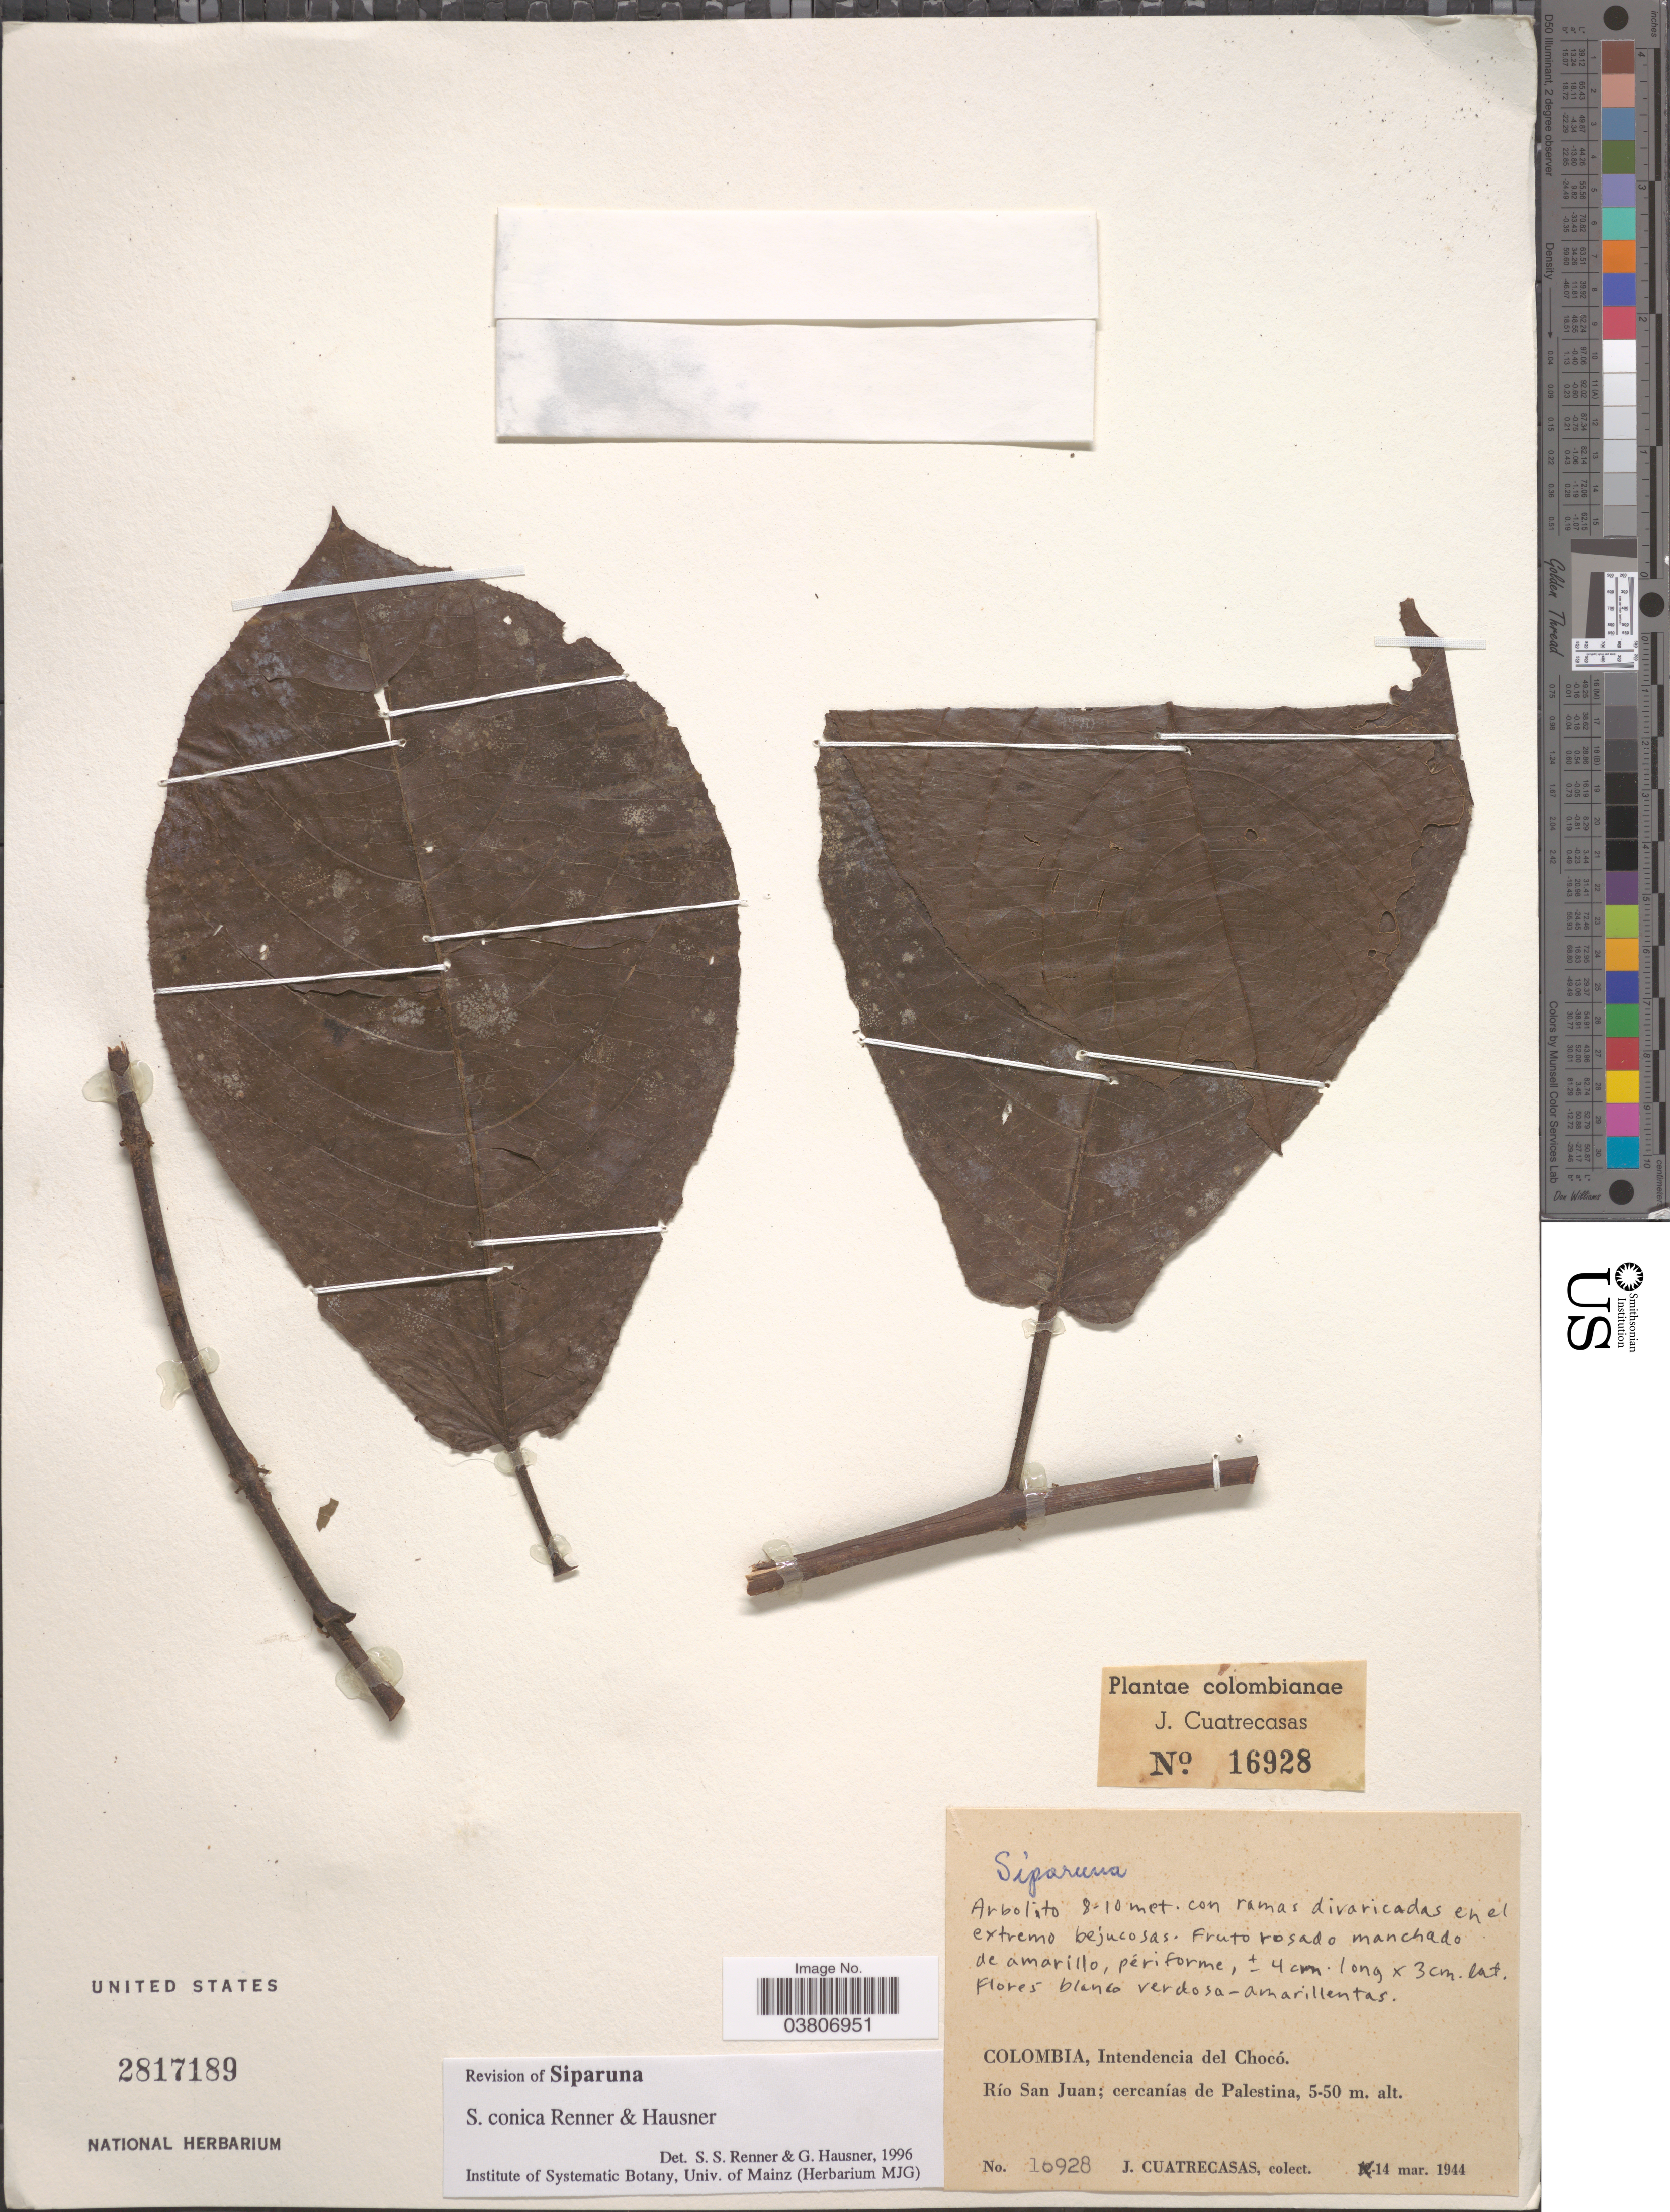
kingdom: Plantae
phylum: Tracheophyta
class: Magnoliopsida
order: Laurales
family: Siparunaceae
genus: Siparuna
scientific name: Siparuna conica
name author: S.S. Renner & Hausner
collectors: J. Cuatrecasas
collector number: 16928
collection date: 1944-03-14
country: Colombia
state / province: Chocó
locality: Intendencia del Chocó. Río San Juan; cercanías de Palestina.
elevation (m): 5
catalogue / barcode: US 2817189